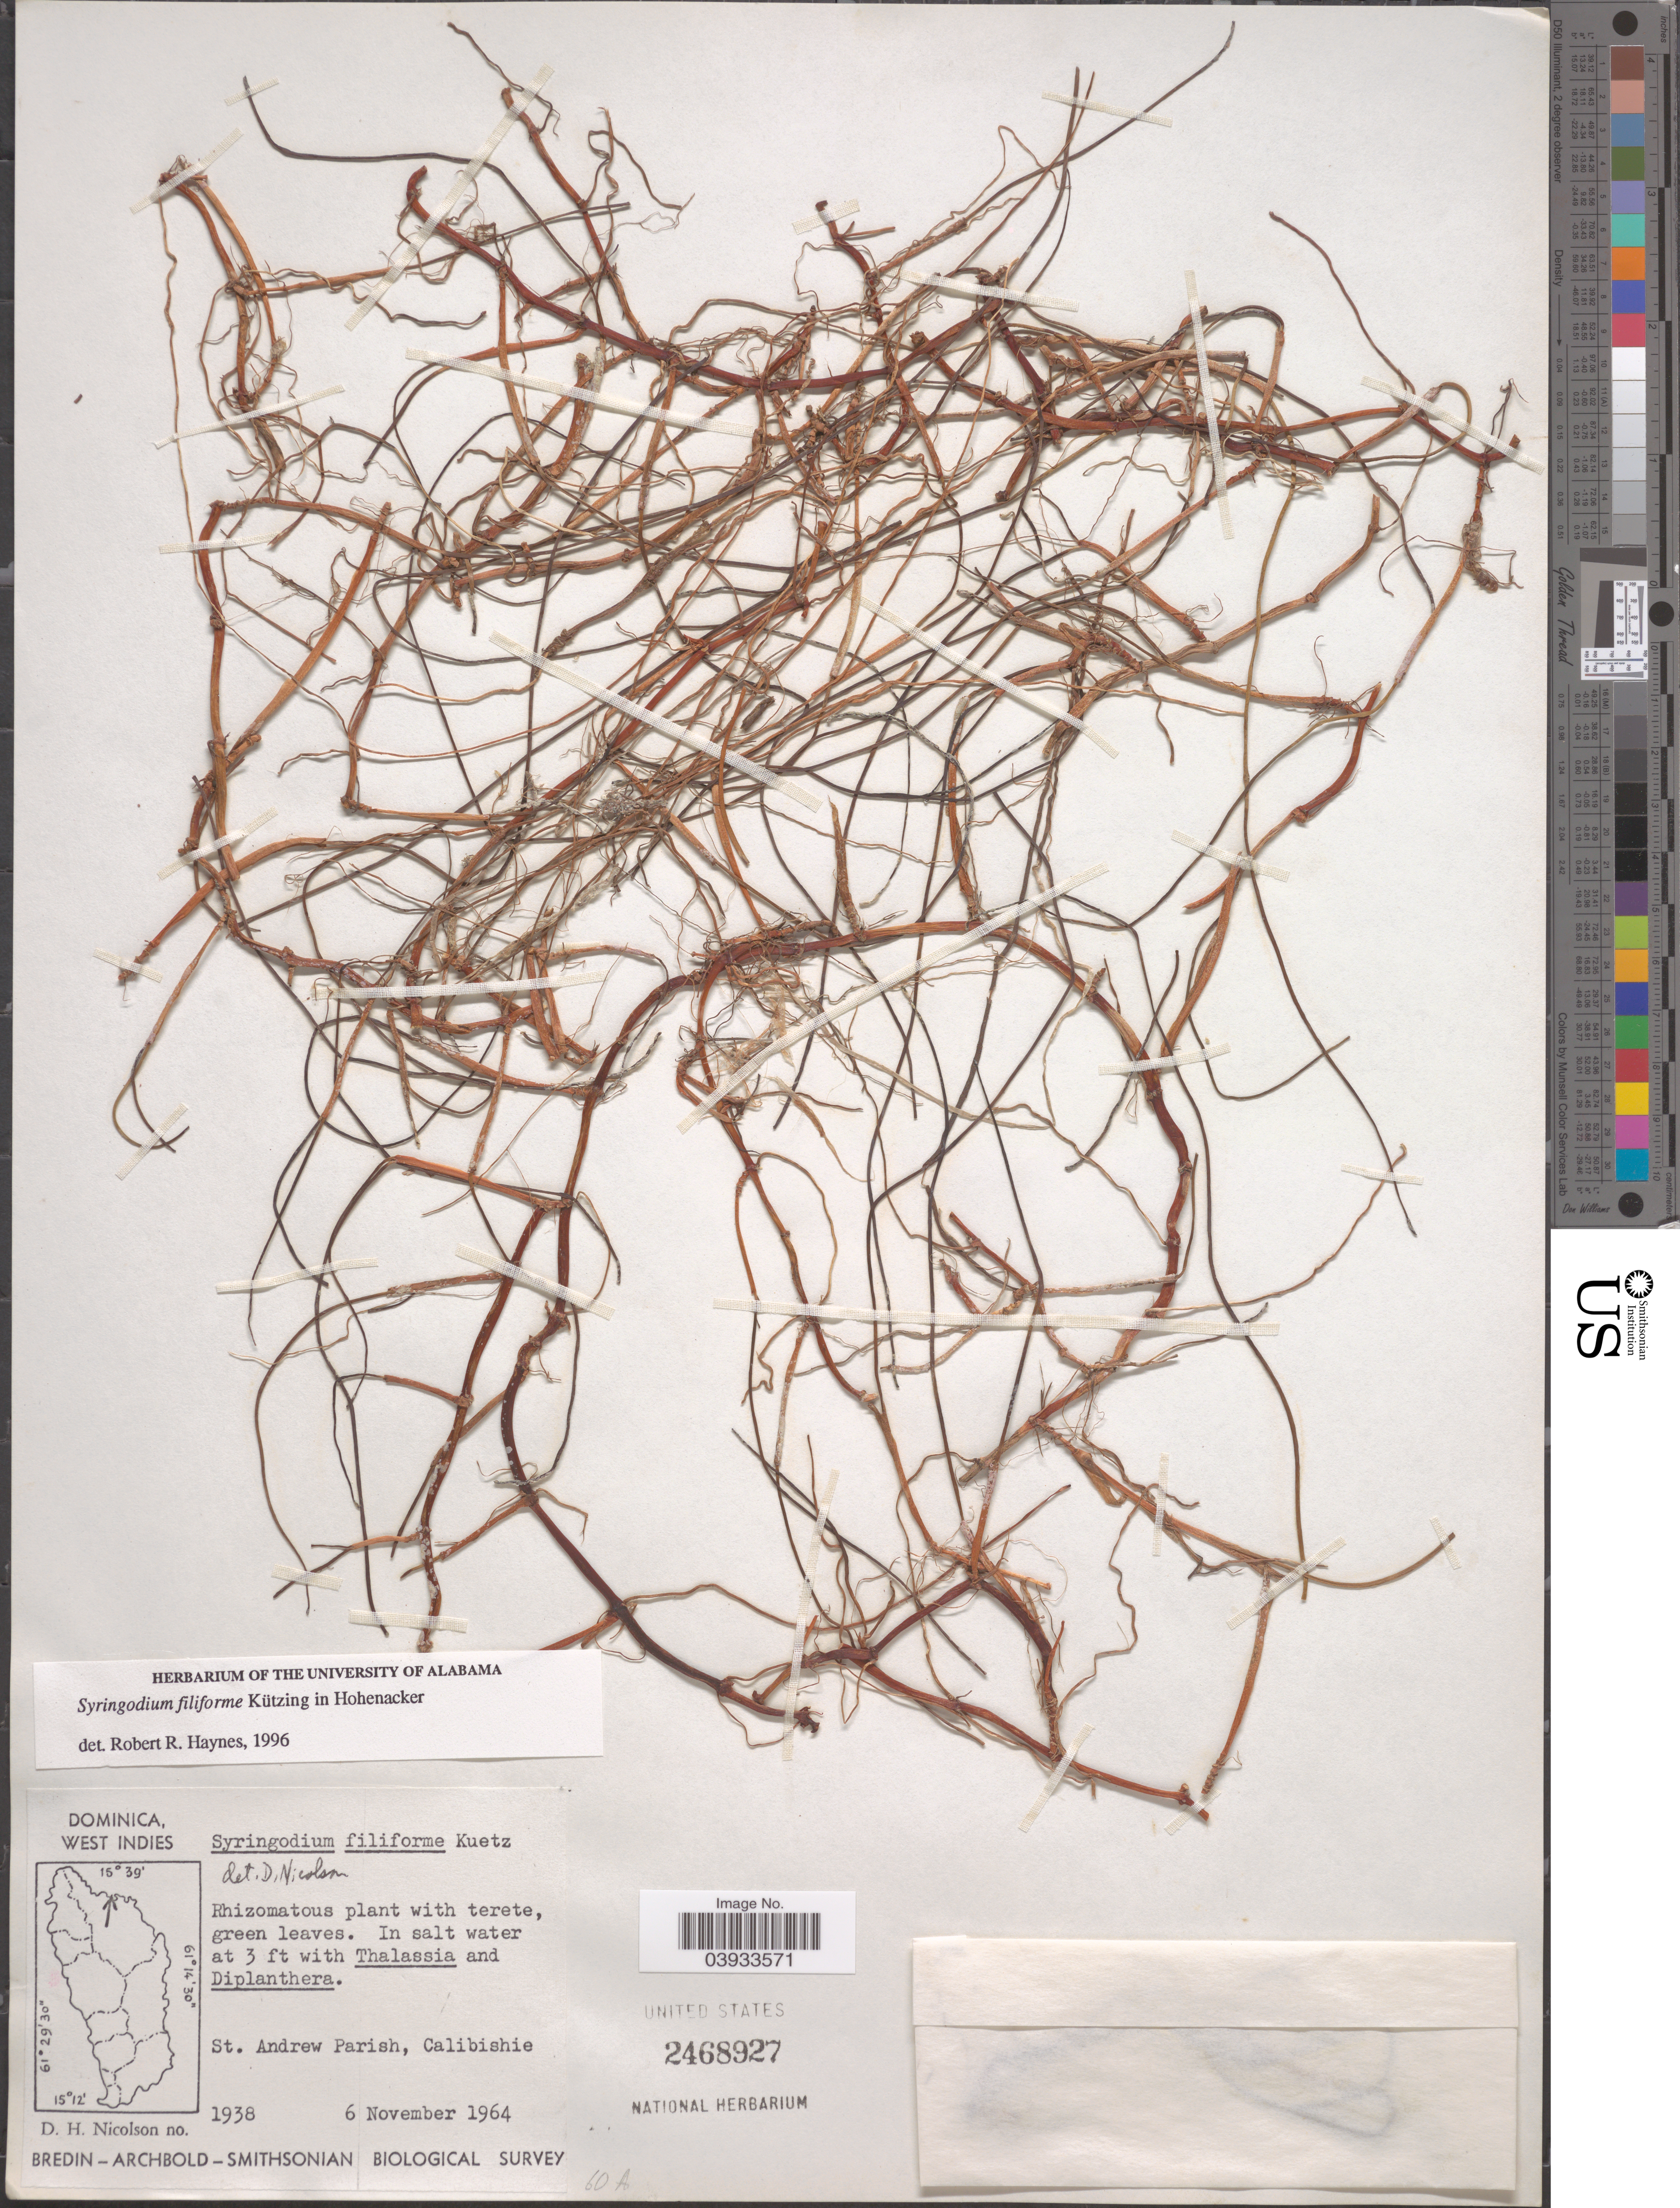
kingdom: Plantae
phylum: Tracheophyta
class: Liliopsida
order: Alismatales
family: Cymodoceaceae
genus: Syringodium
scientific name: Syringodium filiforme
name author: Kütz.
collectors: D. H. Nicolson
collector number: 1938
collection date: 1964-11-06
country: Dominica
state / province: St. Andrew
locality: West Indies. St. Andrew Parish, Calibishie.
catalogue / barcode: US 2468927